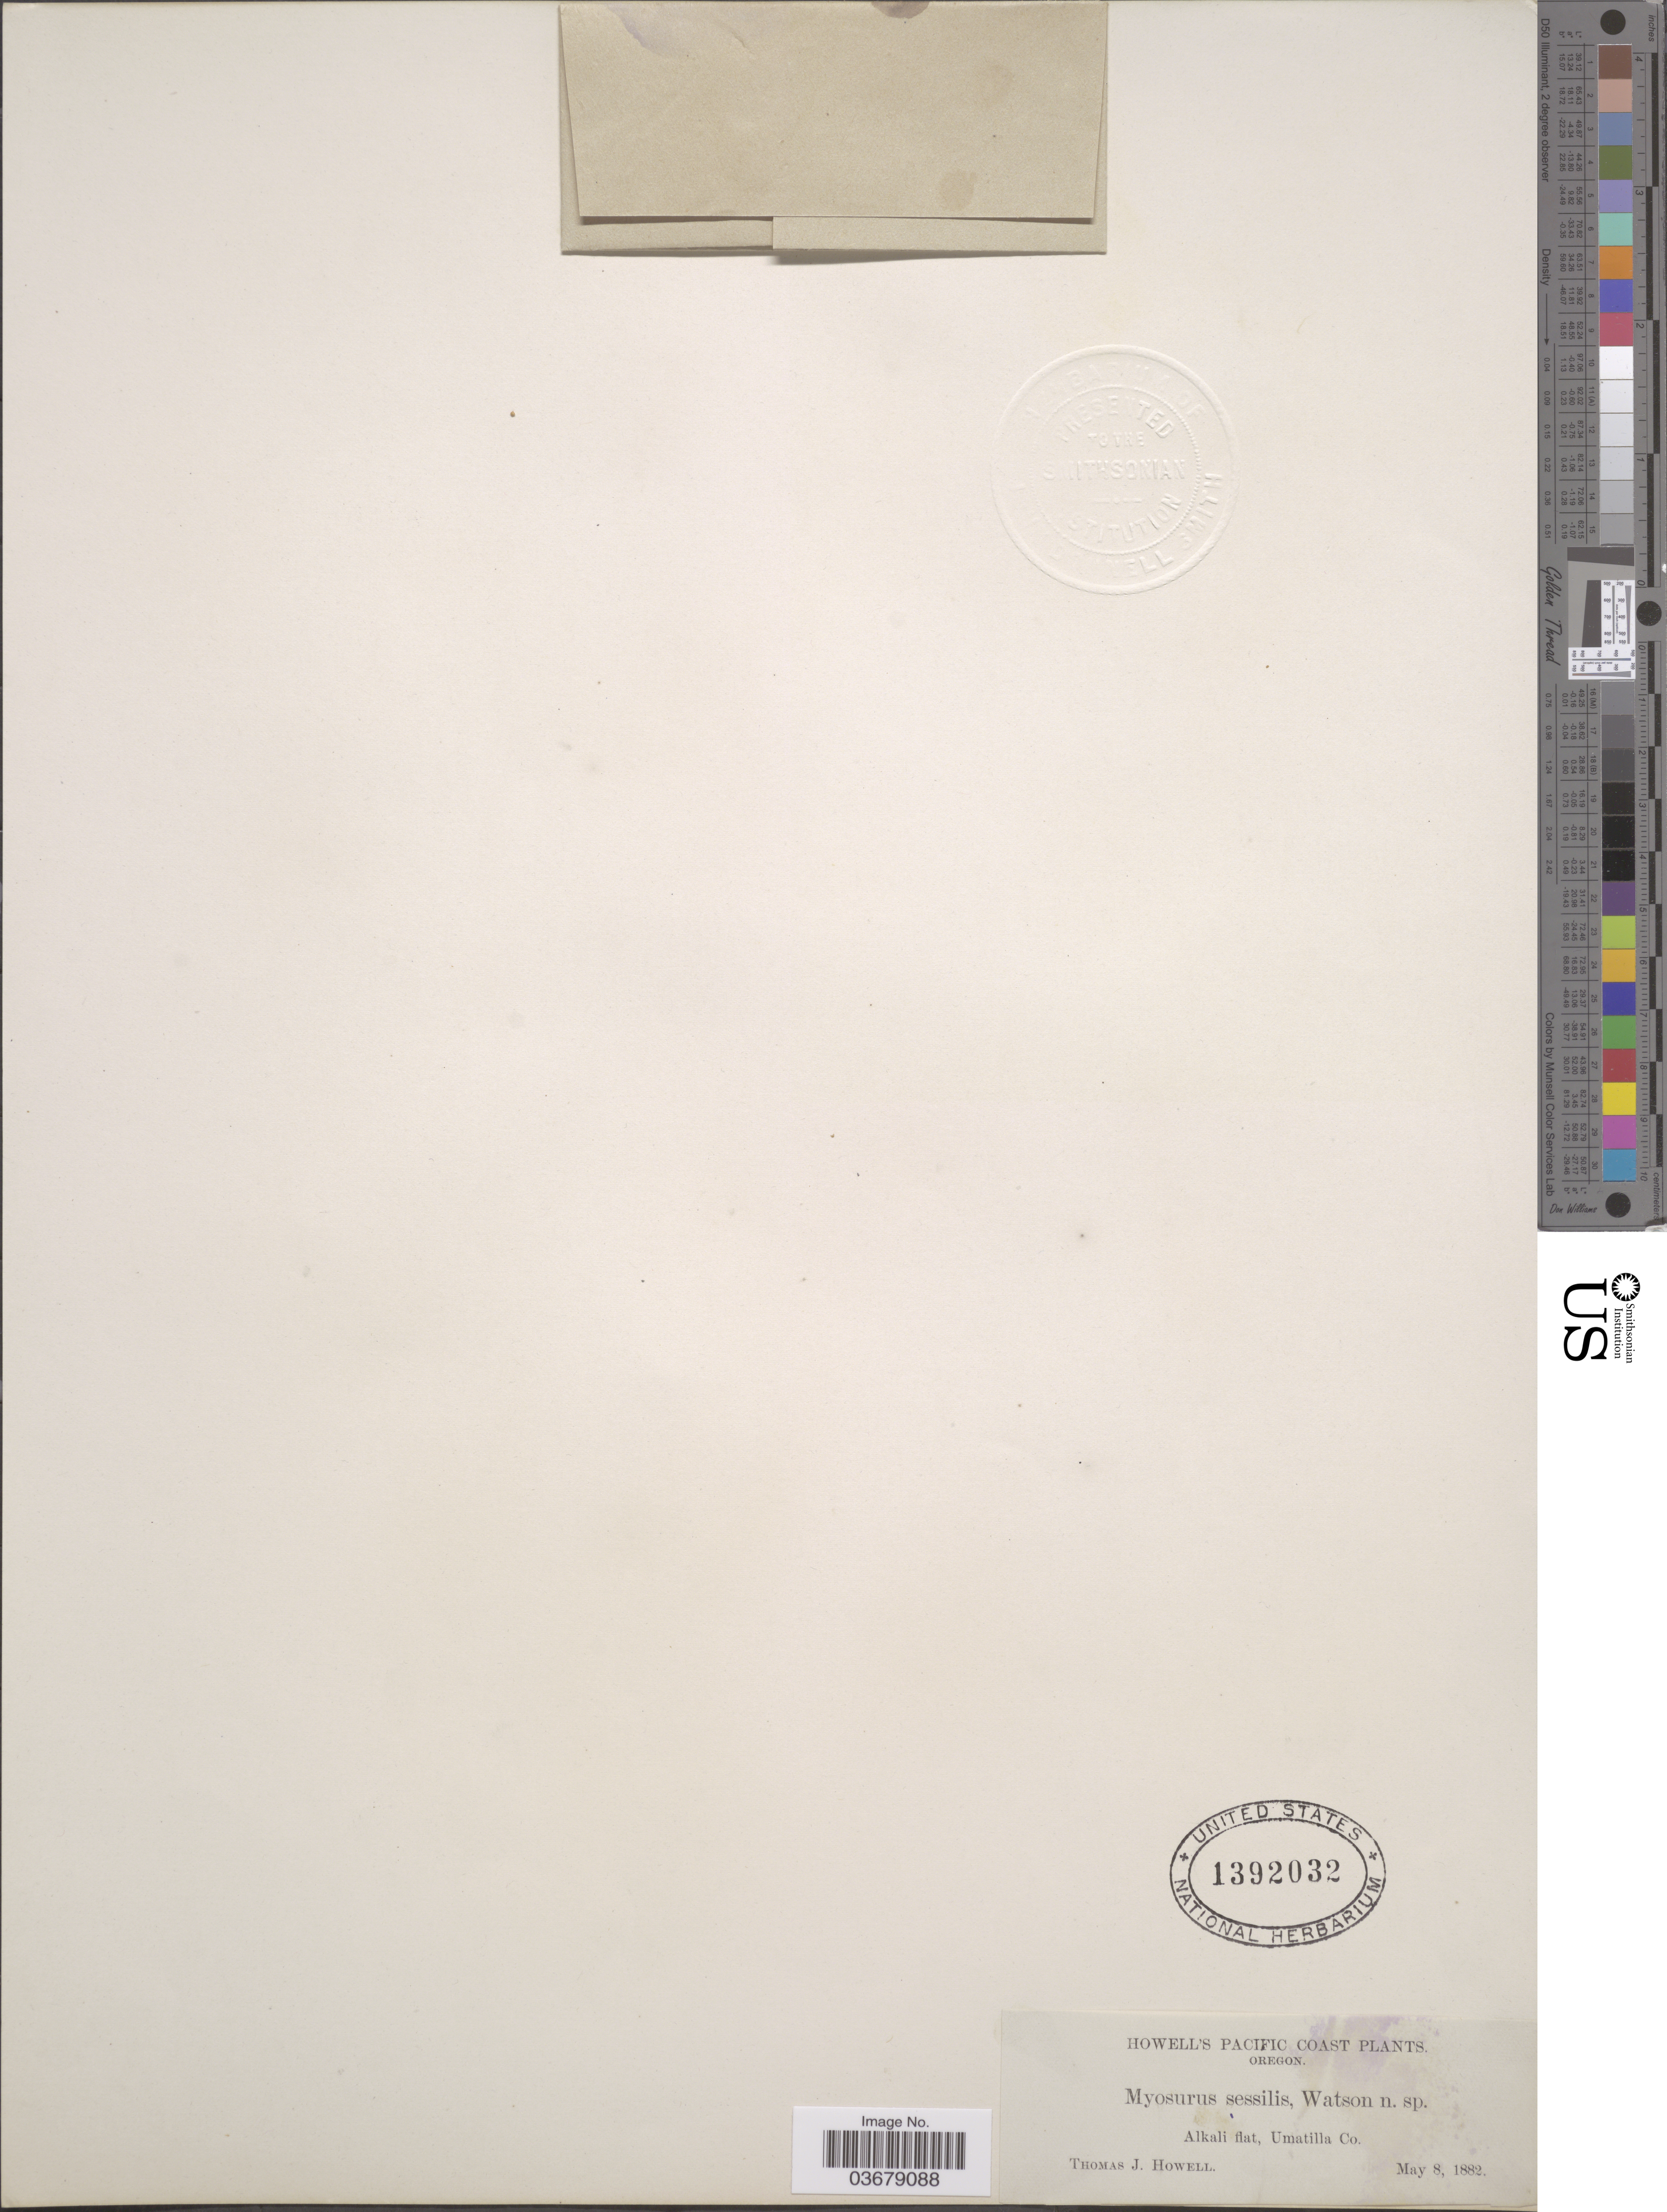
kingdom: Plantae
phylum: Tracheophyta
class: Magnoliopsida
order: Ranunculales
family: Ranunculaceae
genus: Myosurus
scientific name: Myosurus sessilis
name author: S. Watson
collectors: T. J. Howell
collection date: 1882-05-08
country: United States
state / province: Oregon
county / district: Umatilla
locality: Pacific Coast. Alkali flat, Umatilla Co.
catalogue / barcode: US 1392032